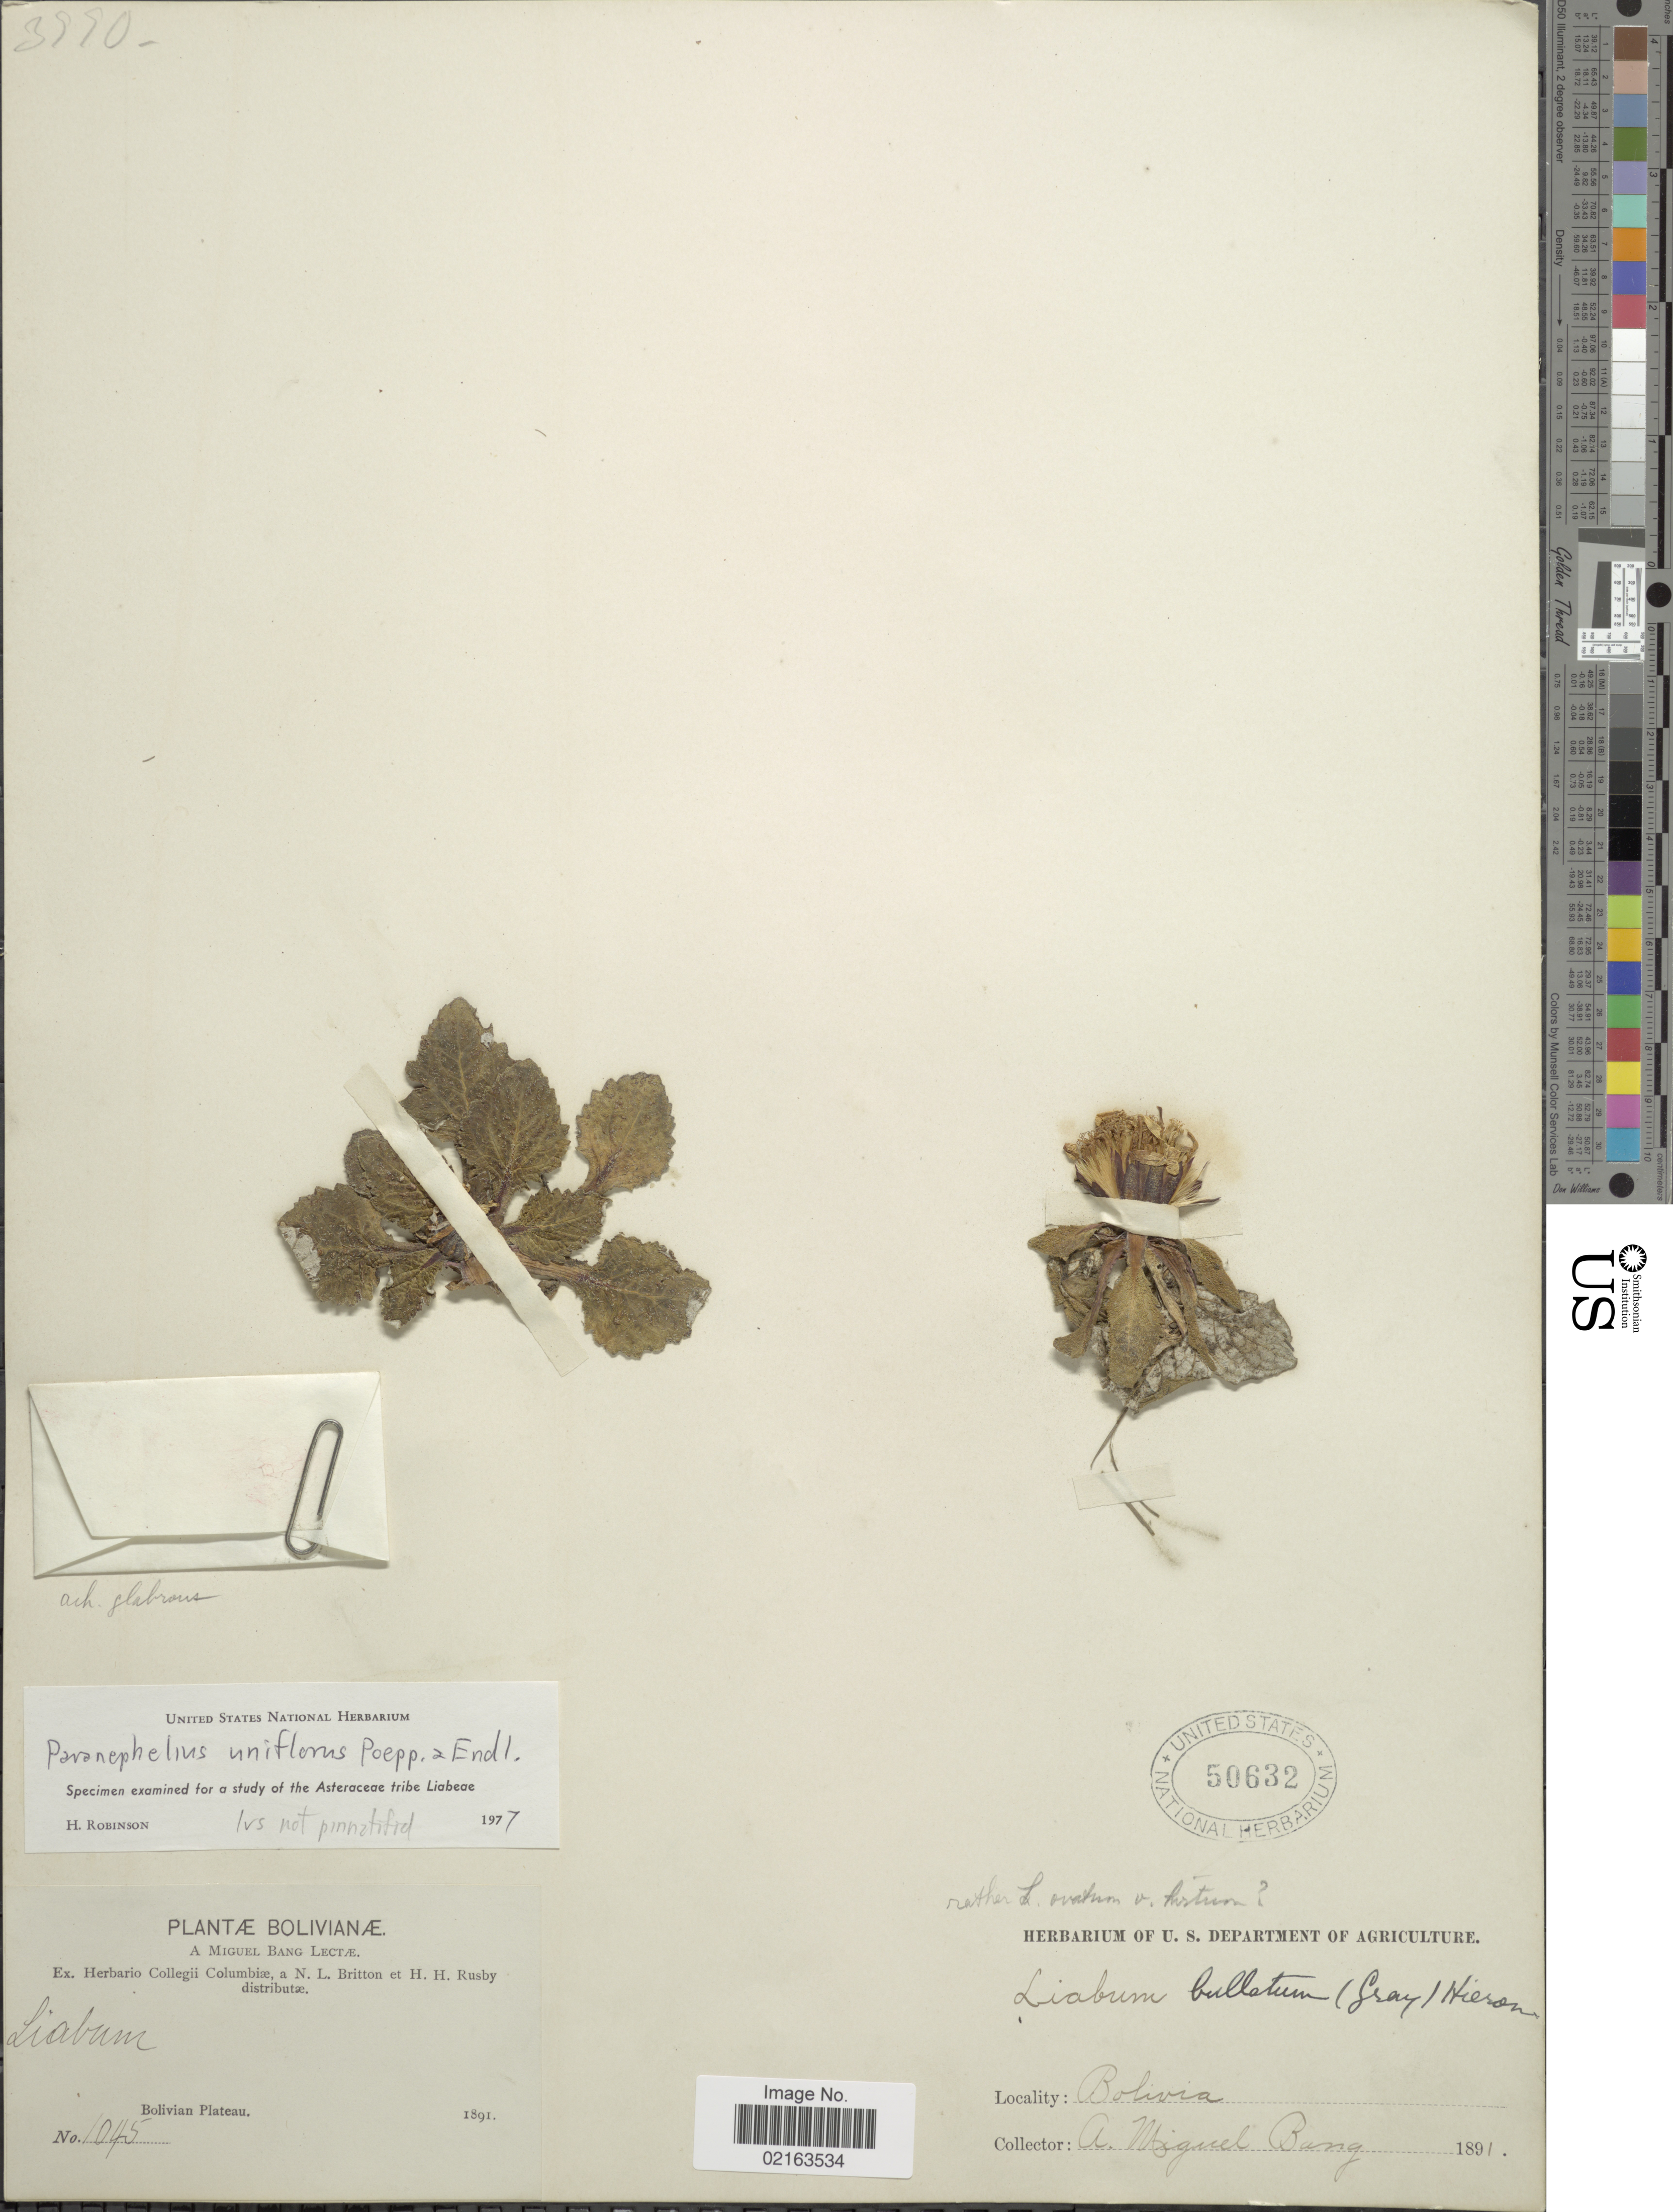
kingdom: Plantae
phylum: Tracheophyta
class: Magnoliopsida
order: Asterales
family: Asteraceae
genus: Paranephelius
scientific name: Paranephelius uniflorus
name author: Poepp. & Endl.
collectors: M. Bang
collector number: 1045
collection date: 1891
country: Bolivia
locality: Bolivian Plateau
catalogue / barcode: US 50632